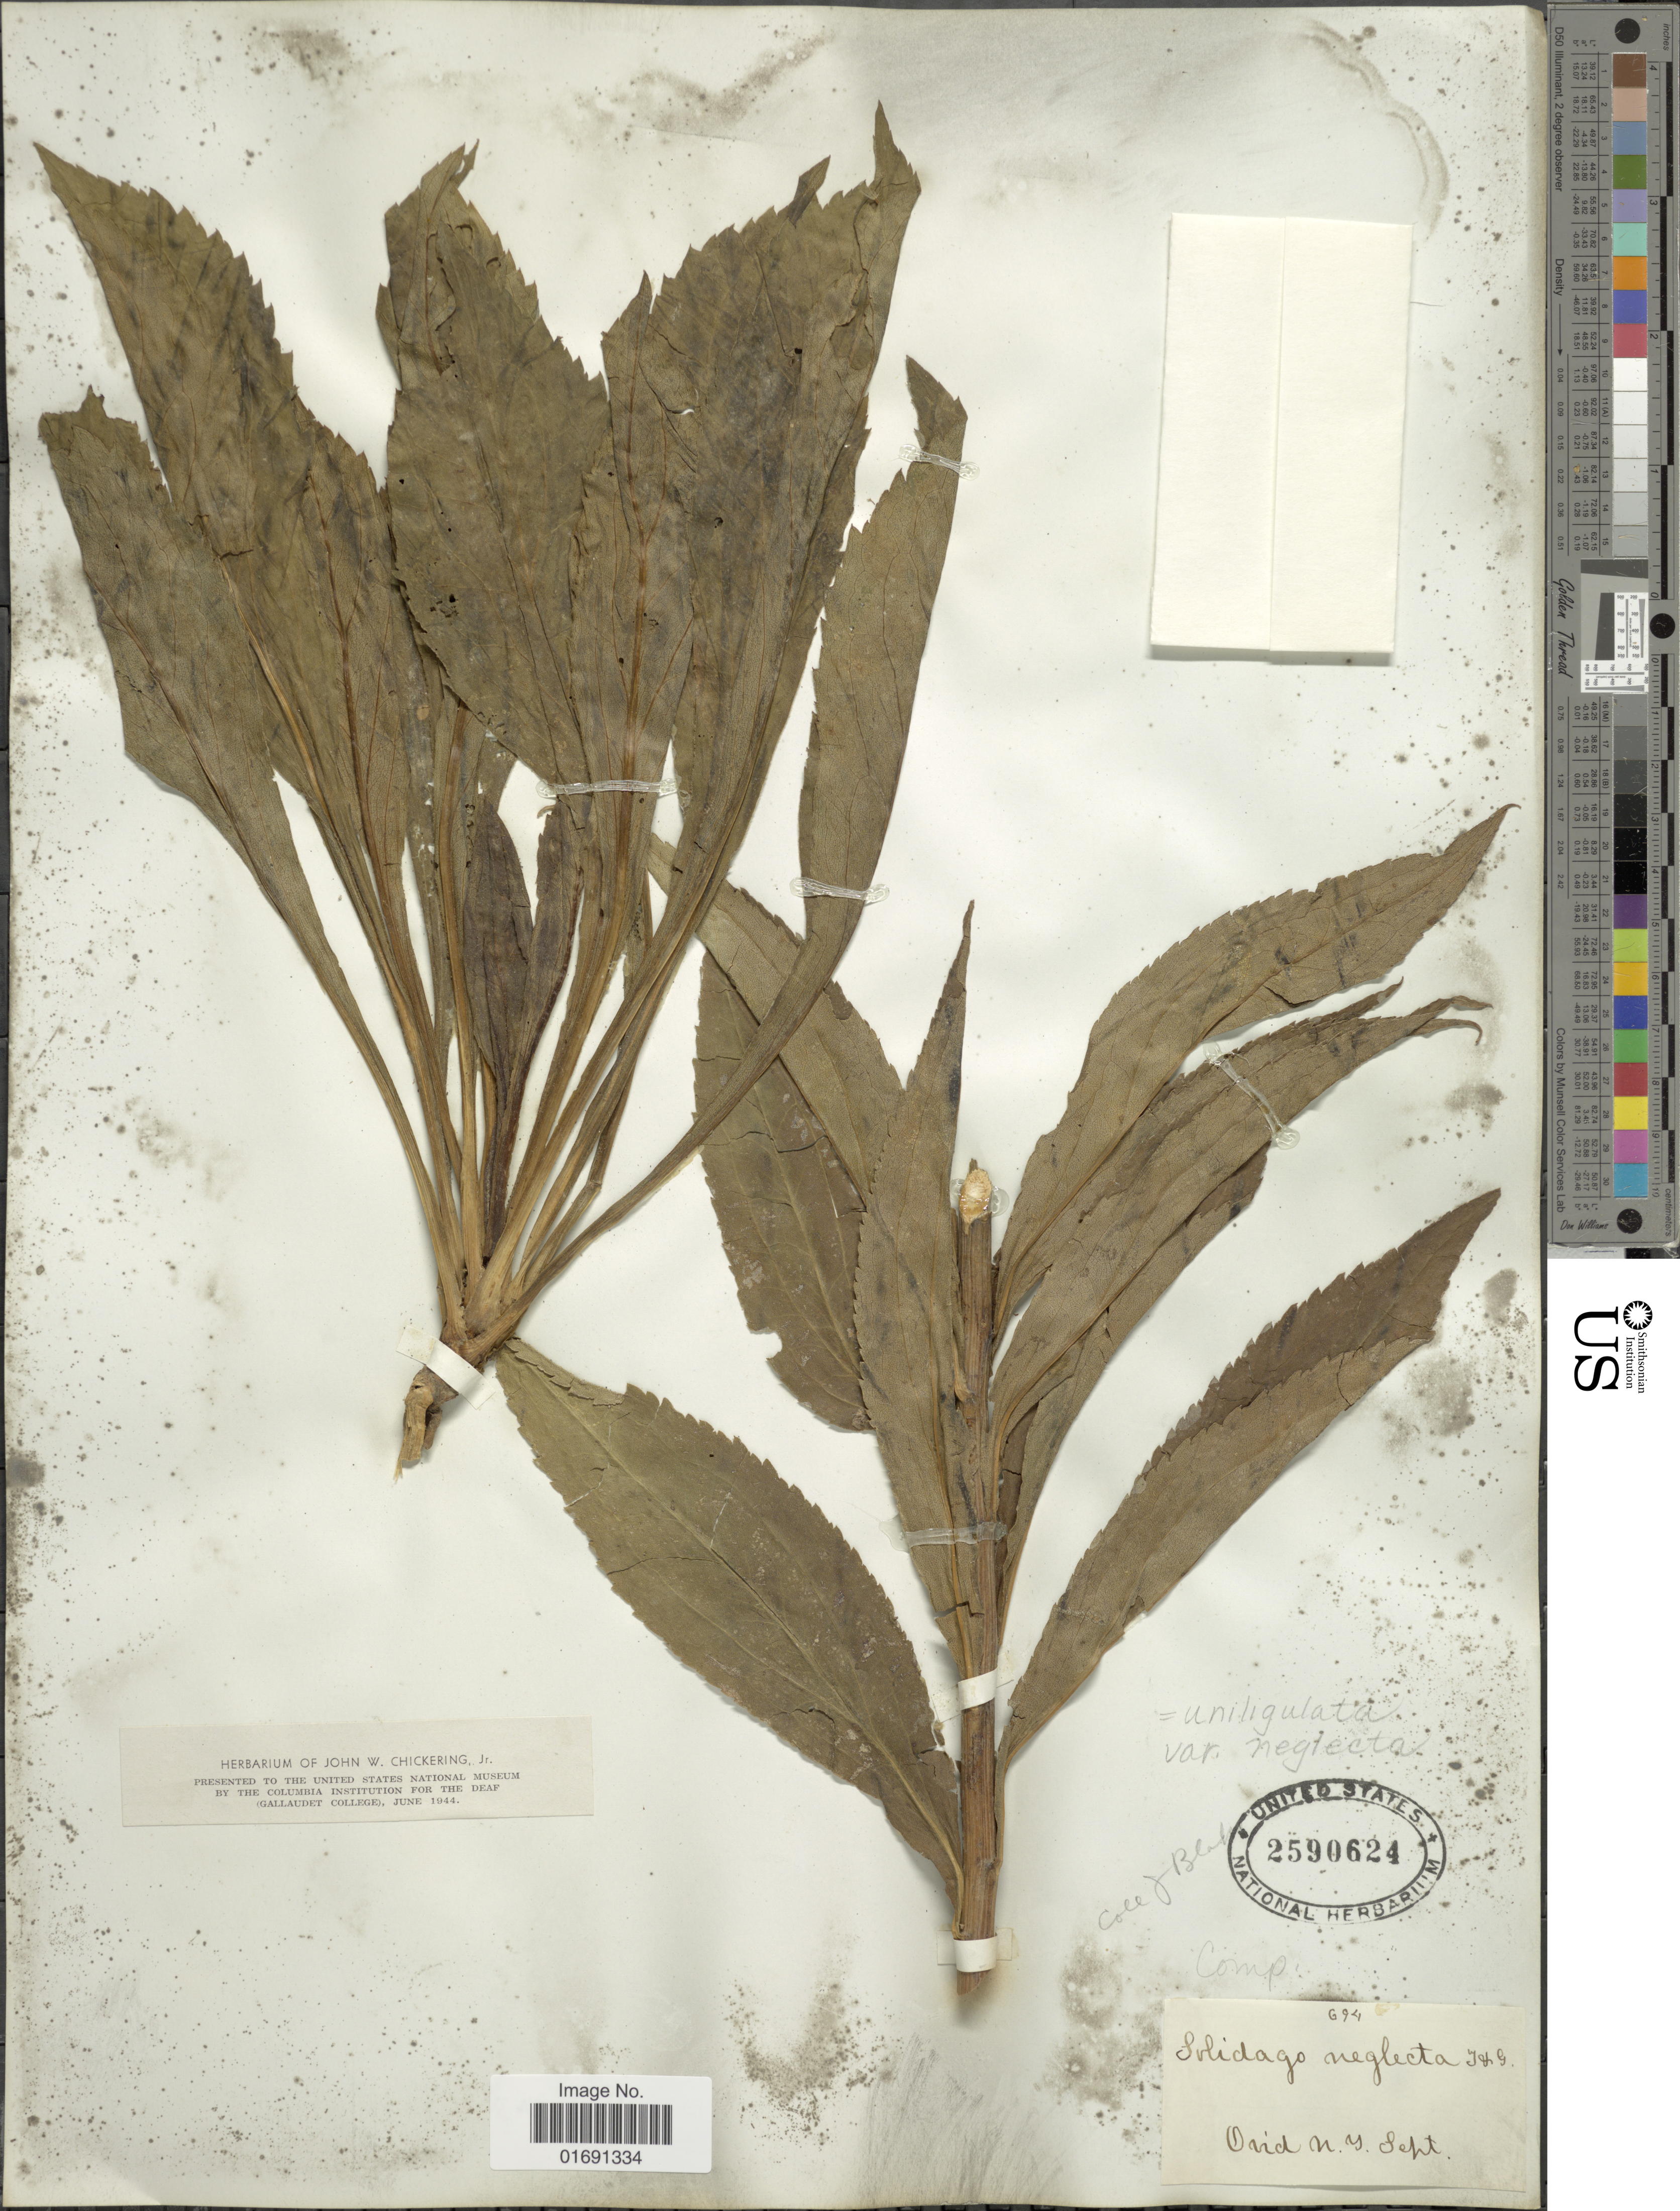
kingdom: Plantae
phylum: Tracheophyta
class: Magnoliopsida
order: Asterales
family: Asteraceae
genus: Solidago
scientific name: Solidago uniligulata var. neglecta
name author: Fernald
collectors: J. Blake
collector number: G94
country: United States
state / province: New York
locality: Ovid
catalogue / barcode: US 2590624